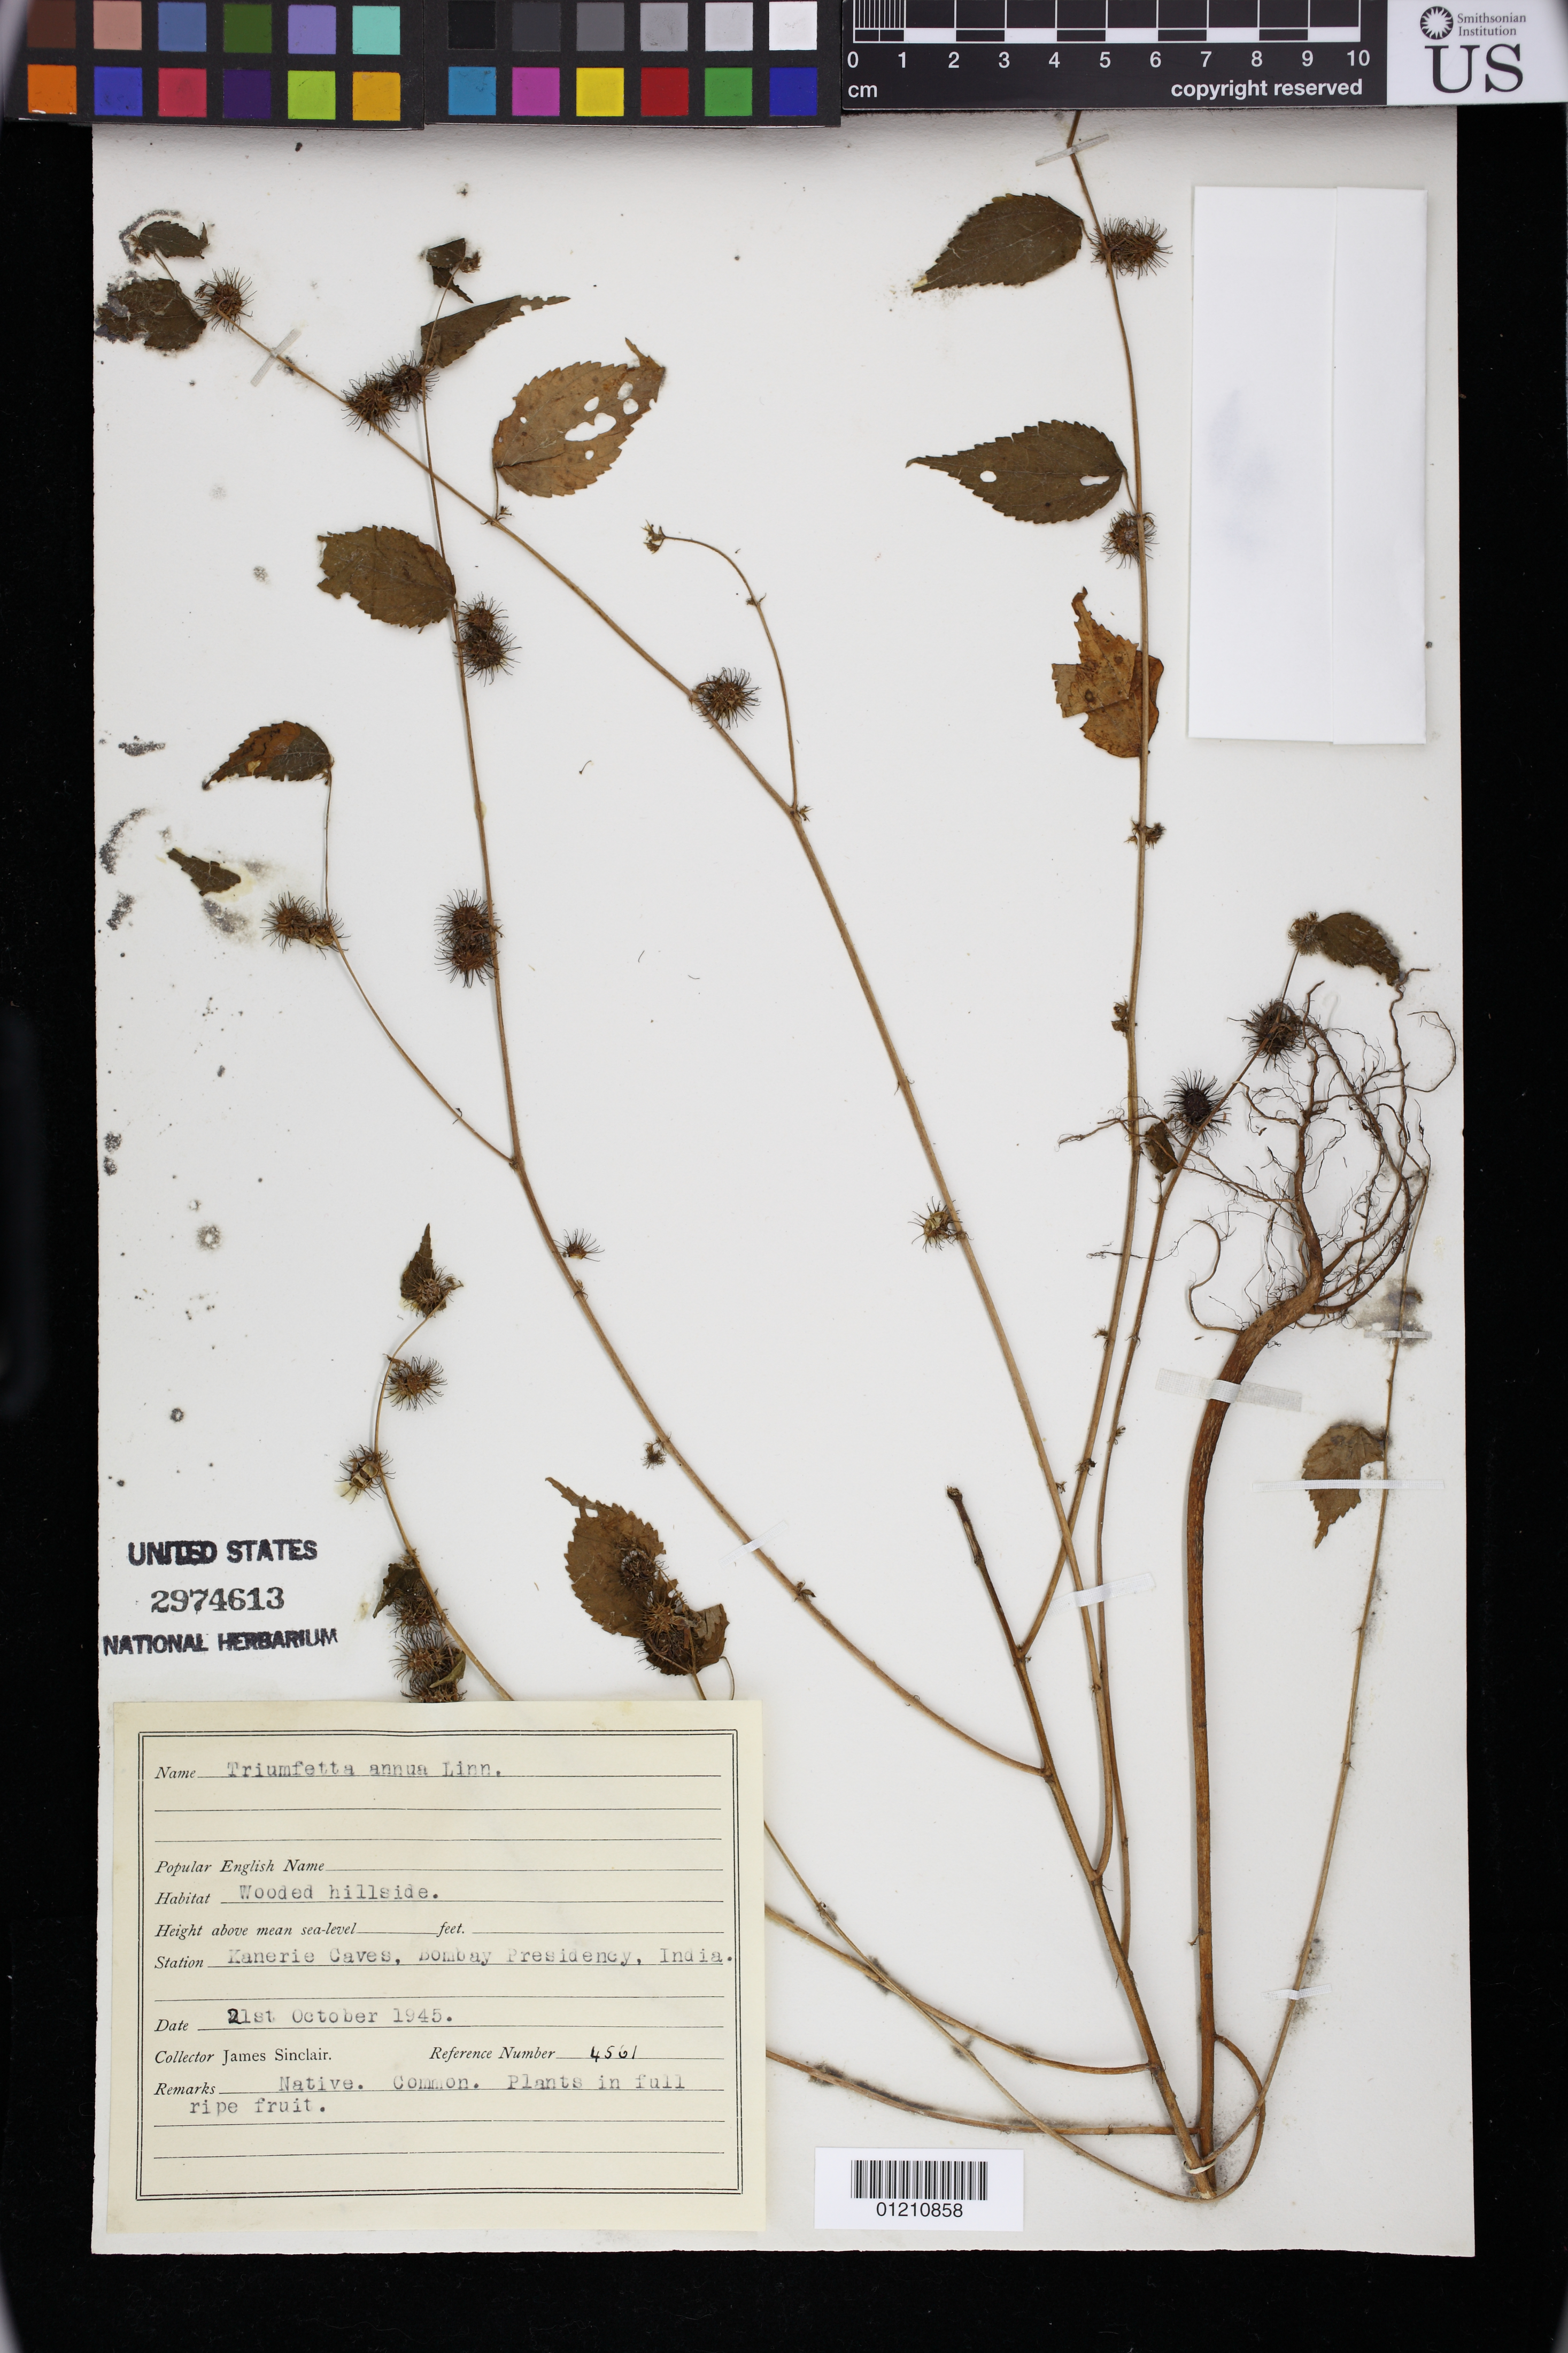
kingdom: Plantae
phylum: Tracheophyta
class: Magnoliopsida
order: Malvales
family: Malvaceae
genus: Triumfetta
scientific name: Triumfetta annua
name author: L.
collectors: J. Sinclair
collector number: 4561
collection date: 1945-10-21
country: India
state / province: Maharashtra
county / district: Mumbai (Bombay) City District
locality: Kanheri(Kanerie) Caves,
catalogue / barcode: US 2974613